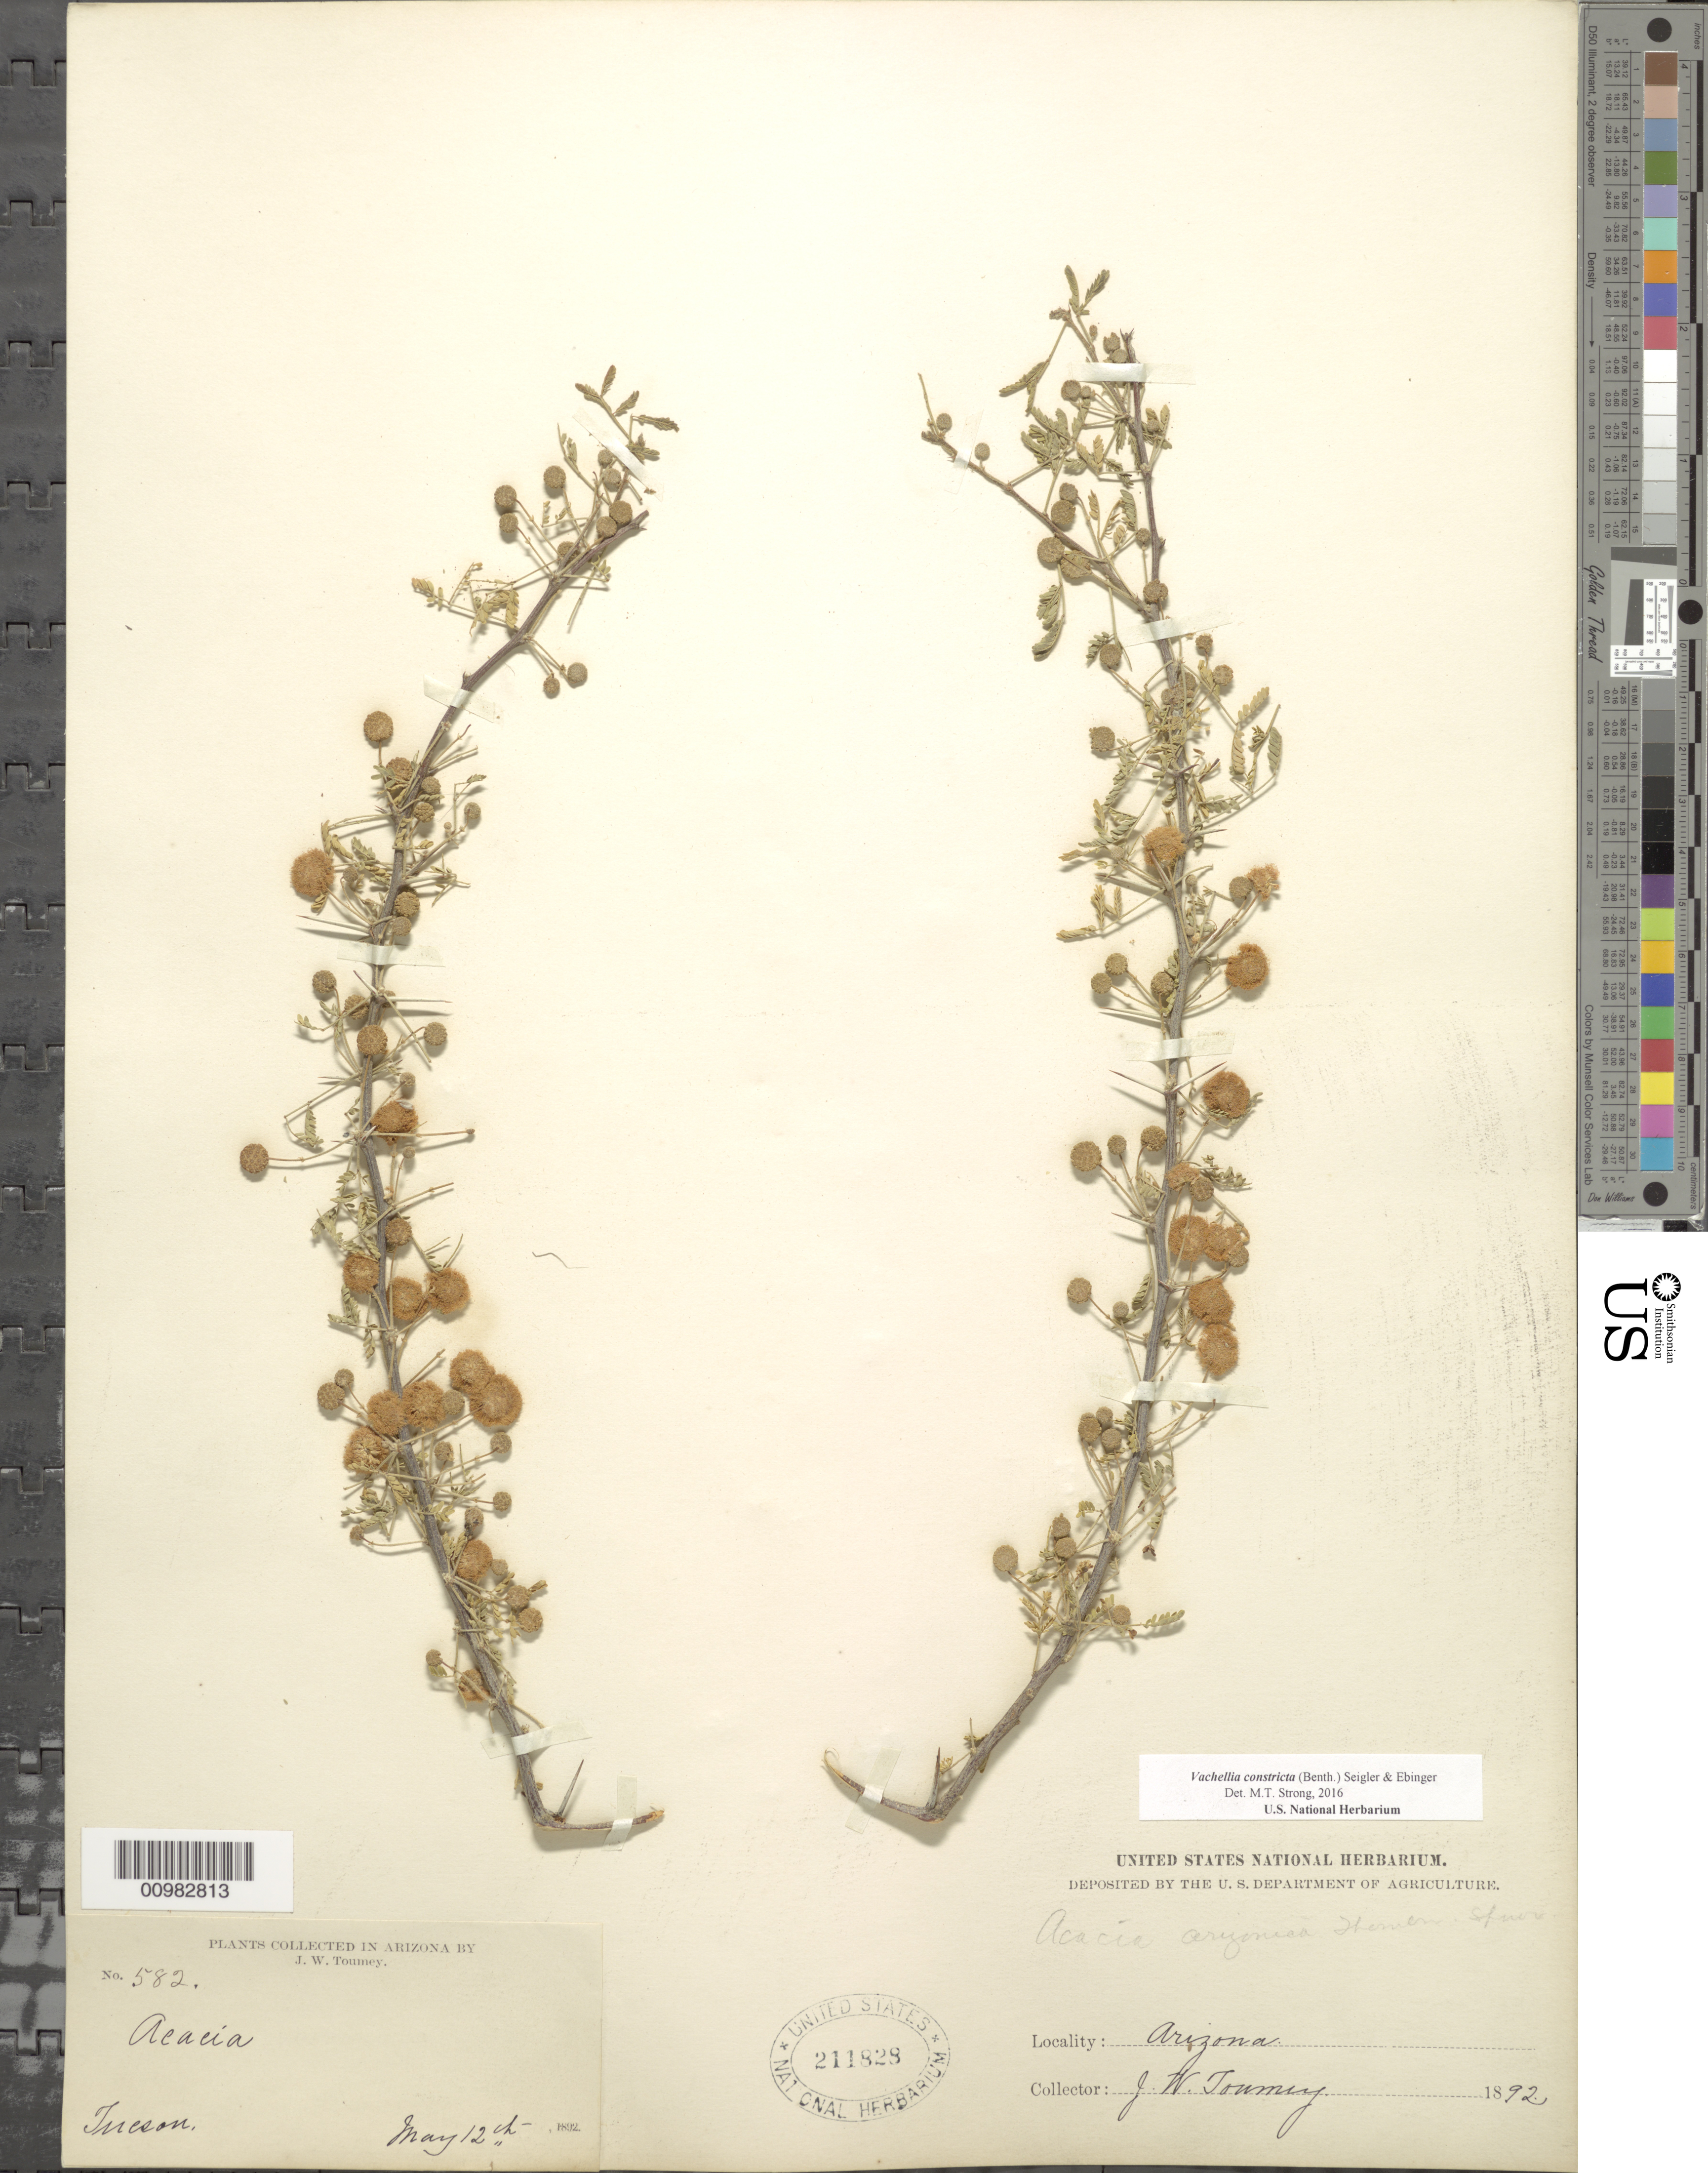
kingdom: Plantae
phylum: Tracheophyta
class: Magnoliopsida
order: Fabales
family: Fabaceae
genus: Vachellia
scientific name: Vachellia constricta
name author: (Benth.) Seigler & Ebinger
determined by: Strong, M. T., (US), Smithsonian Institution - National Museum of Natural History (UNITED STATES)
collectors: J. W. Toumey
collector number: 582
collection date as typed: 12 May 1892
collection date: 1892-05-12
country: United States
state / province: Arizona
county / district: Pima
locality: Tucson.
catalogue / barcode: US 211828